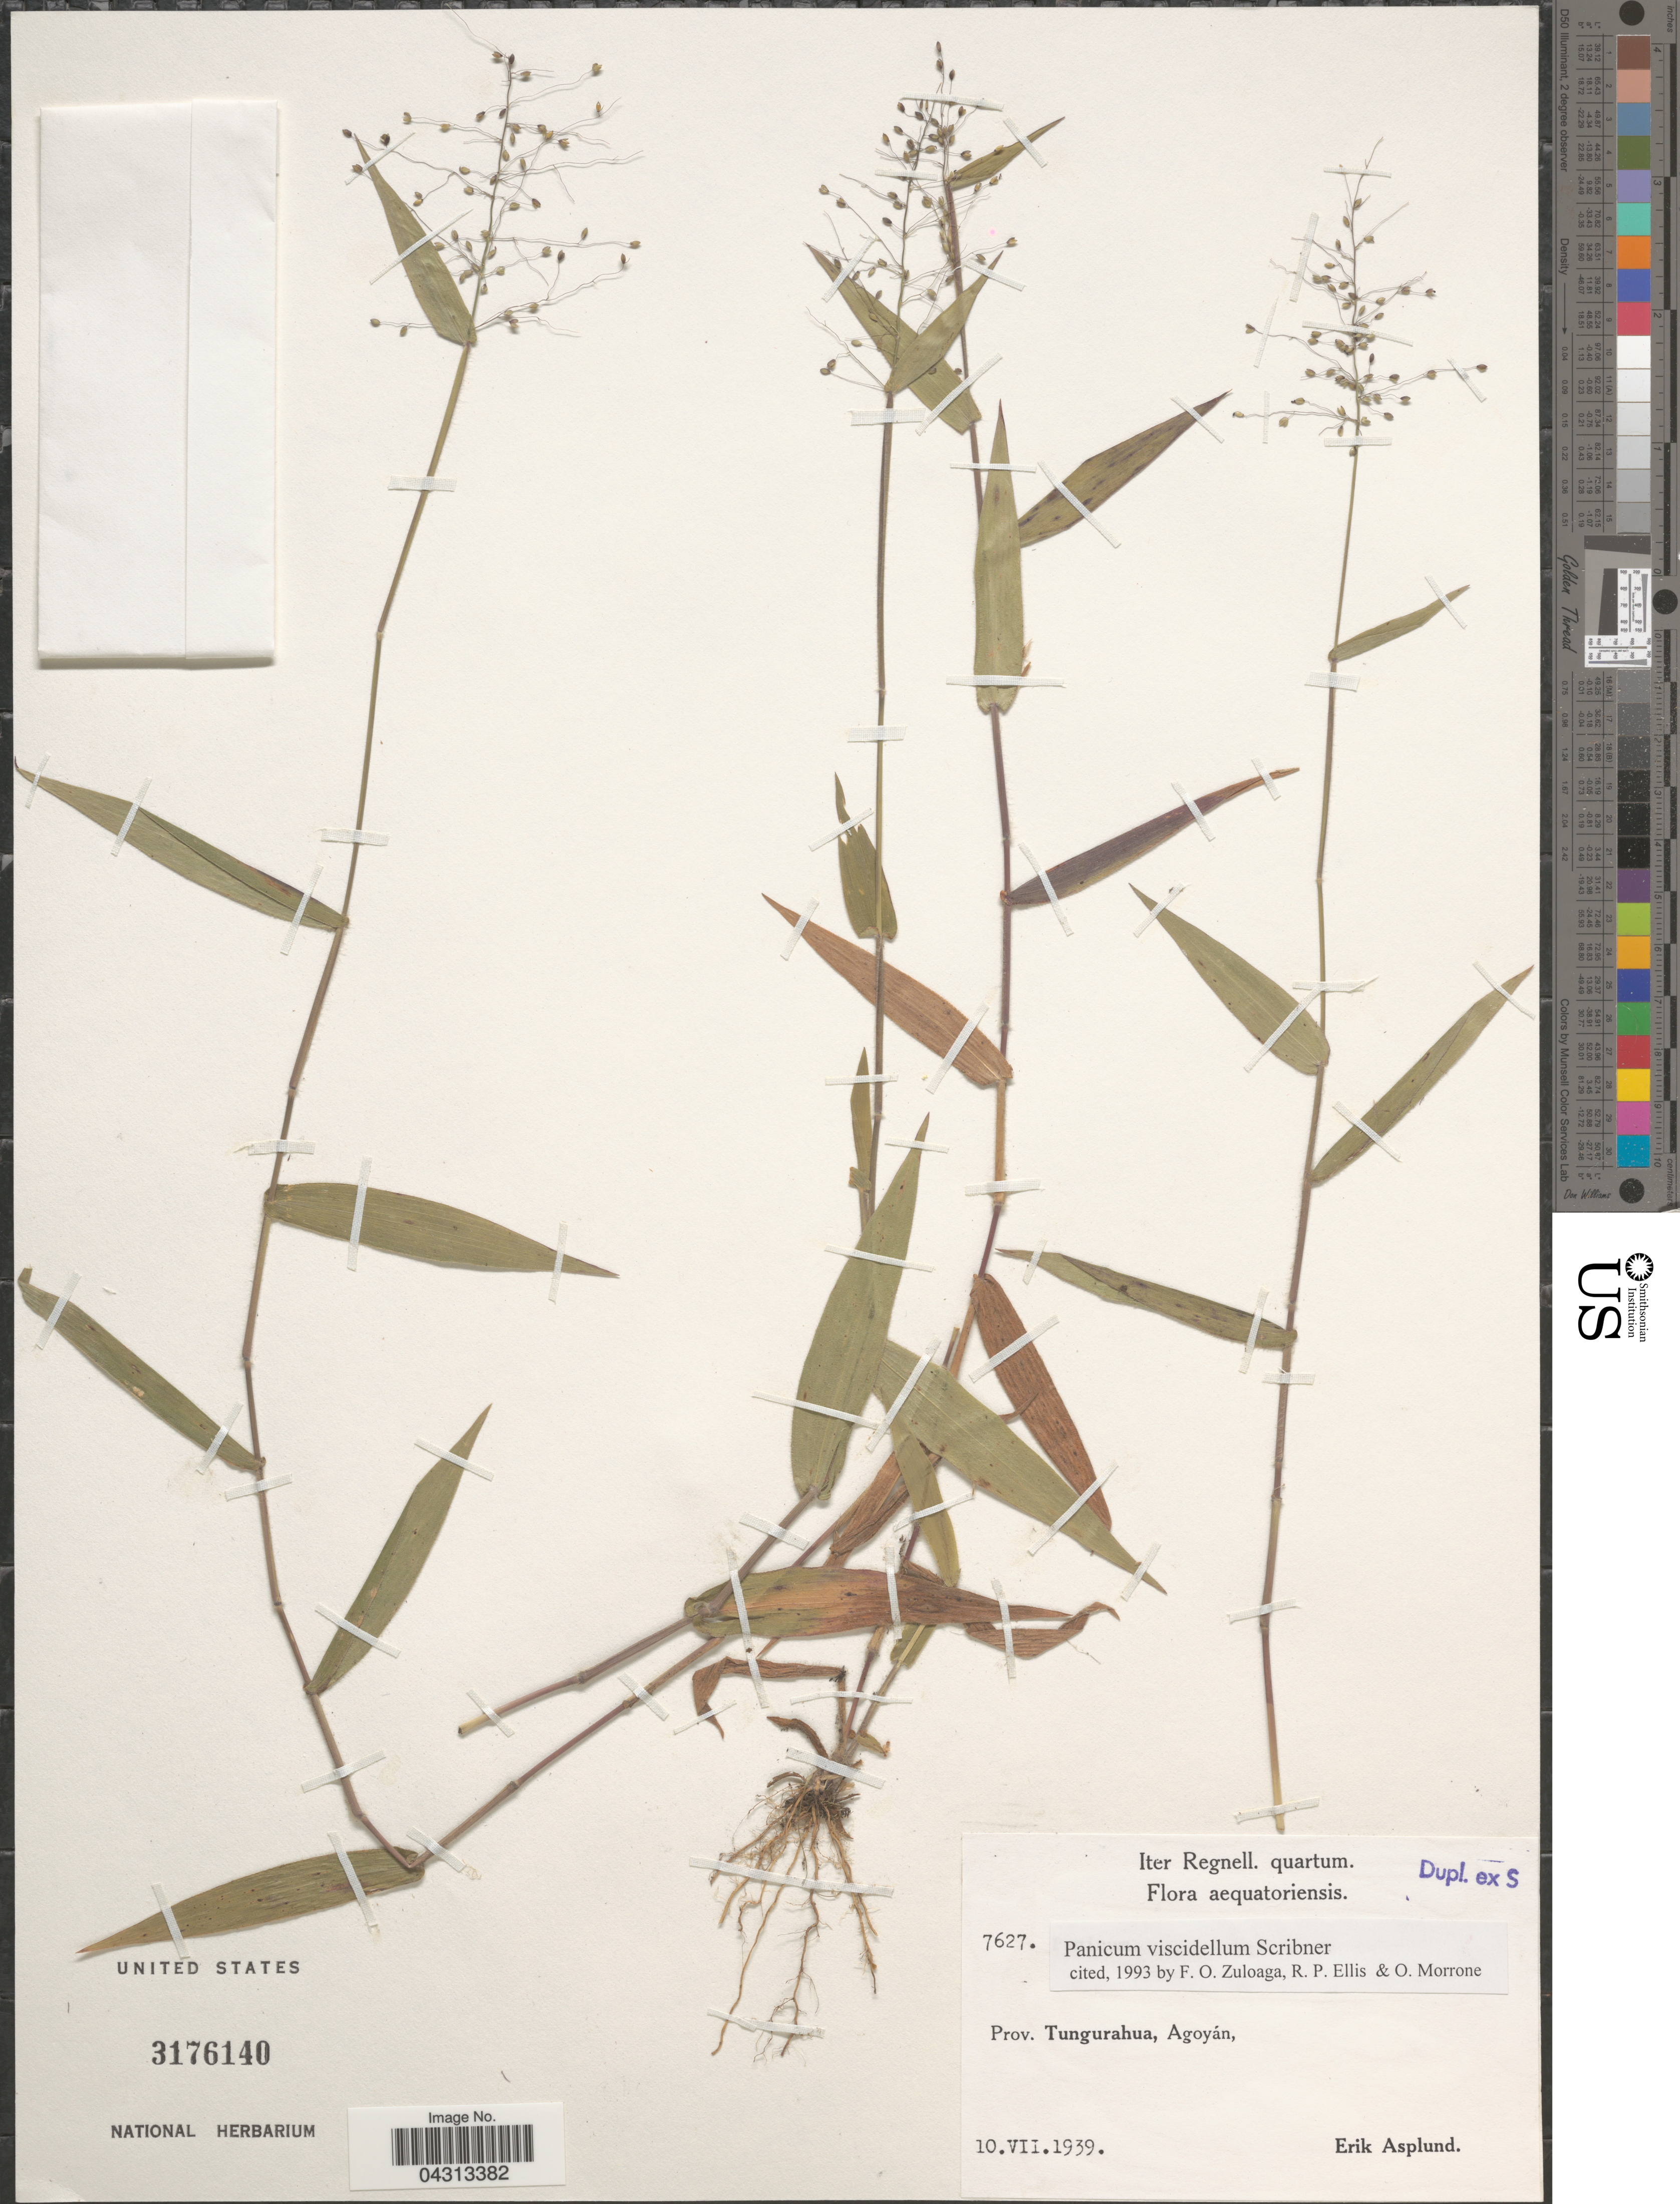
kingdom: Plantae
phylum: Tracheophyta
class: Liliopsida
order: Poales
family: Poaceae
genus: Dichanthelium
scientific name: Dichanthelium viscidellum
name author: (Scribn.) Gould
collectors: E. Asplund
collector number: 7627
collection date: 1939-07-10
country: Ecuador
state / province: Tungurahua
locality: Iter Regnell. quartum. Aequatoriensis. Agoyán.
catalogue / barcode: US 3176140